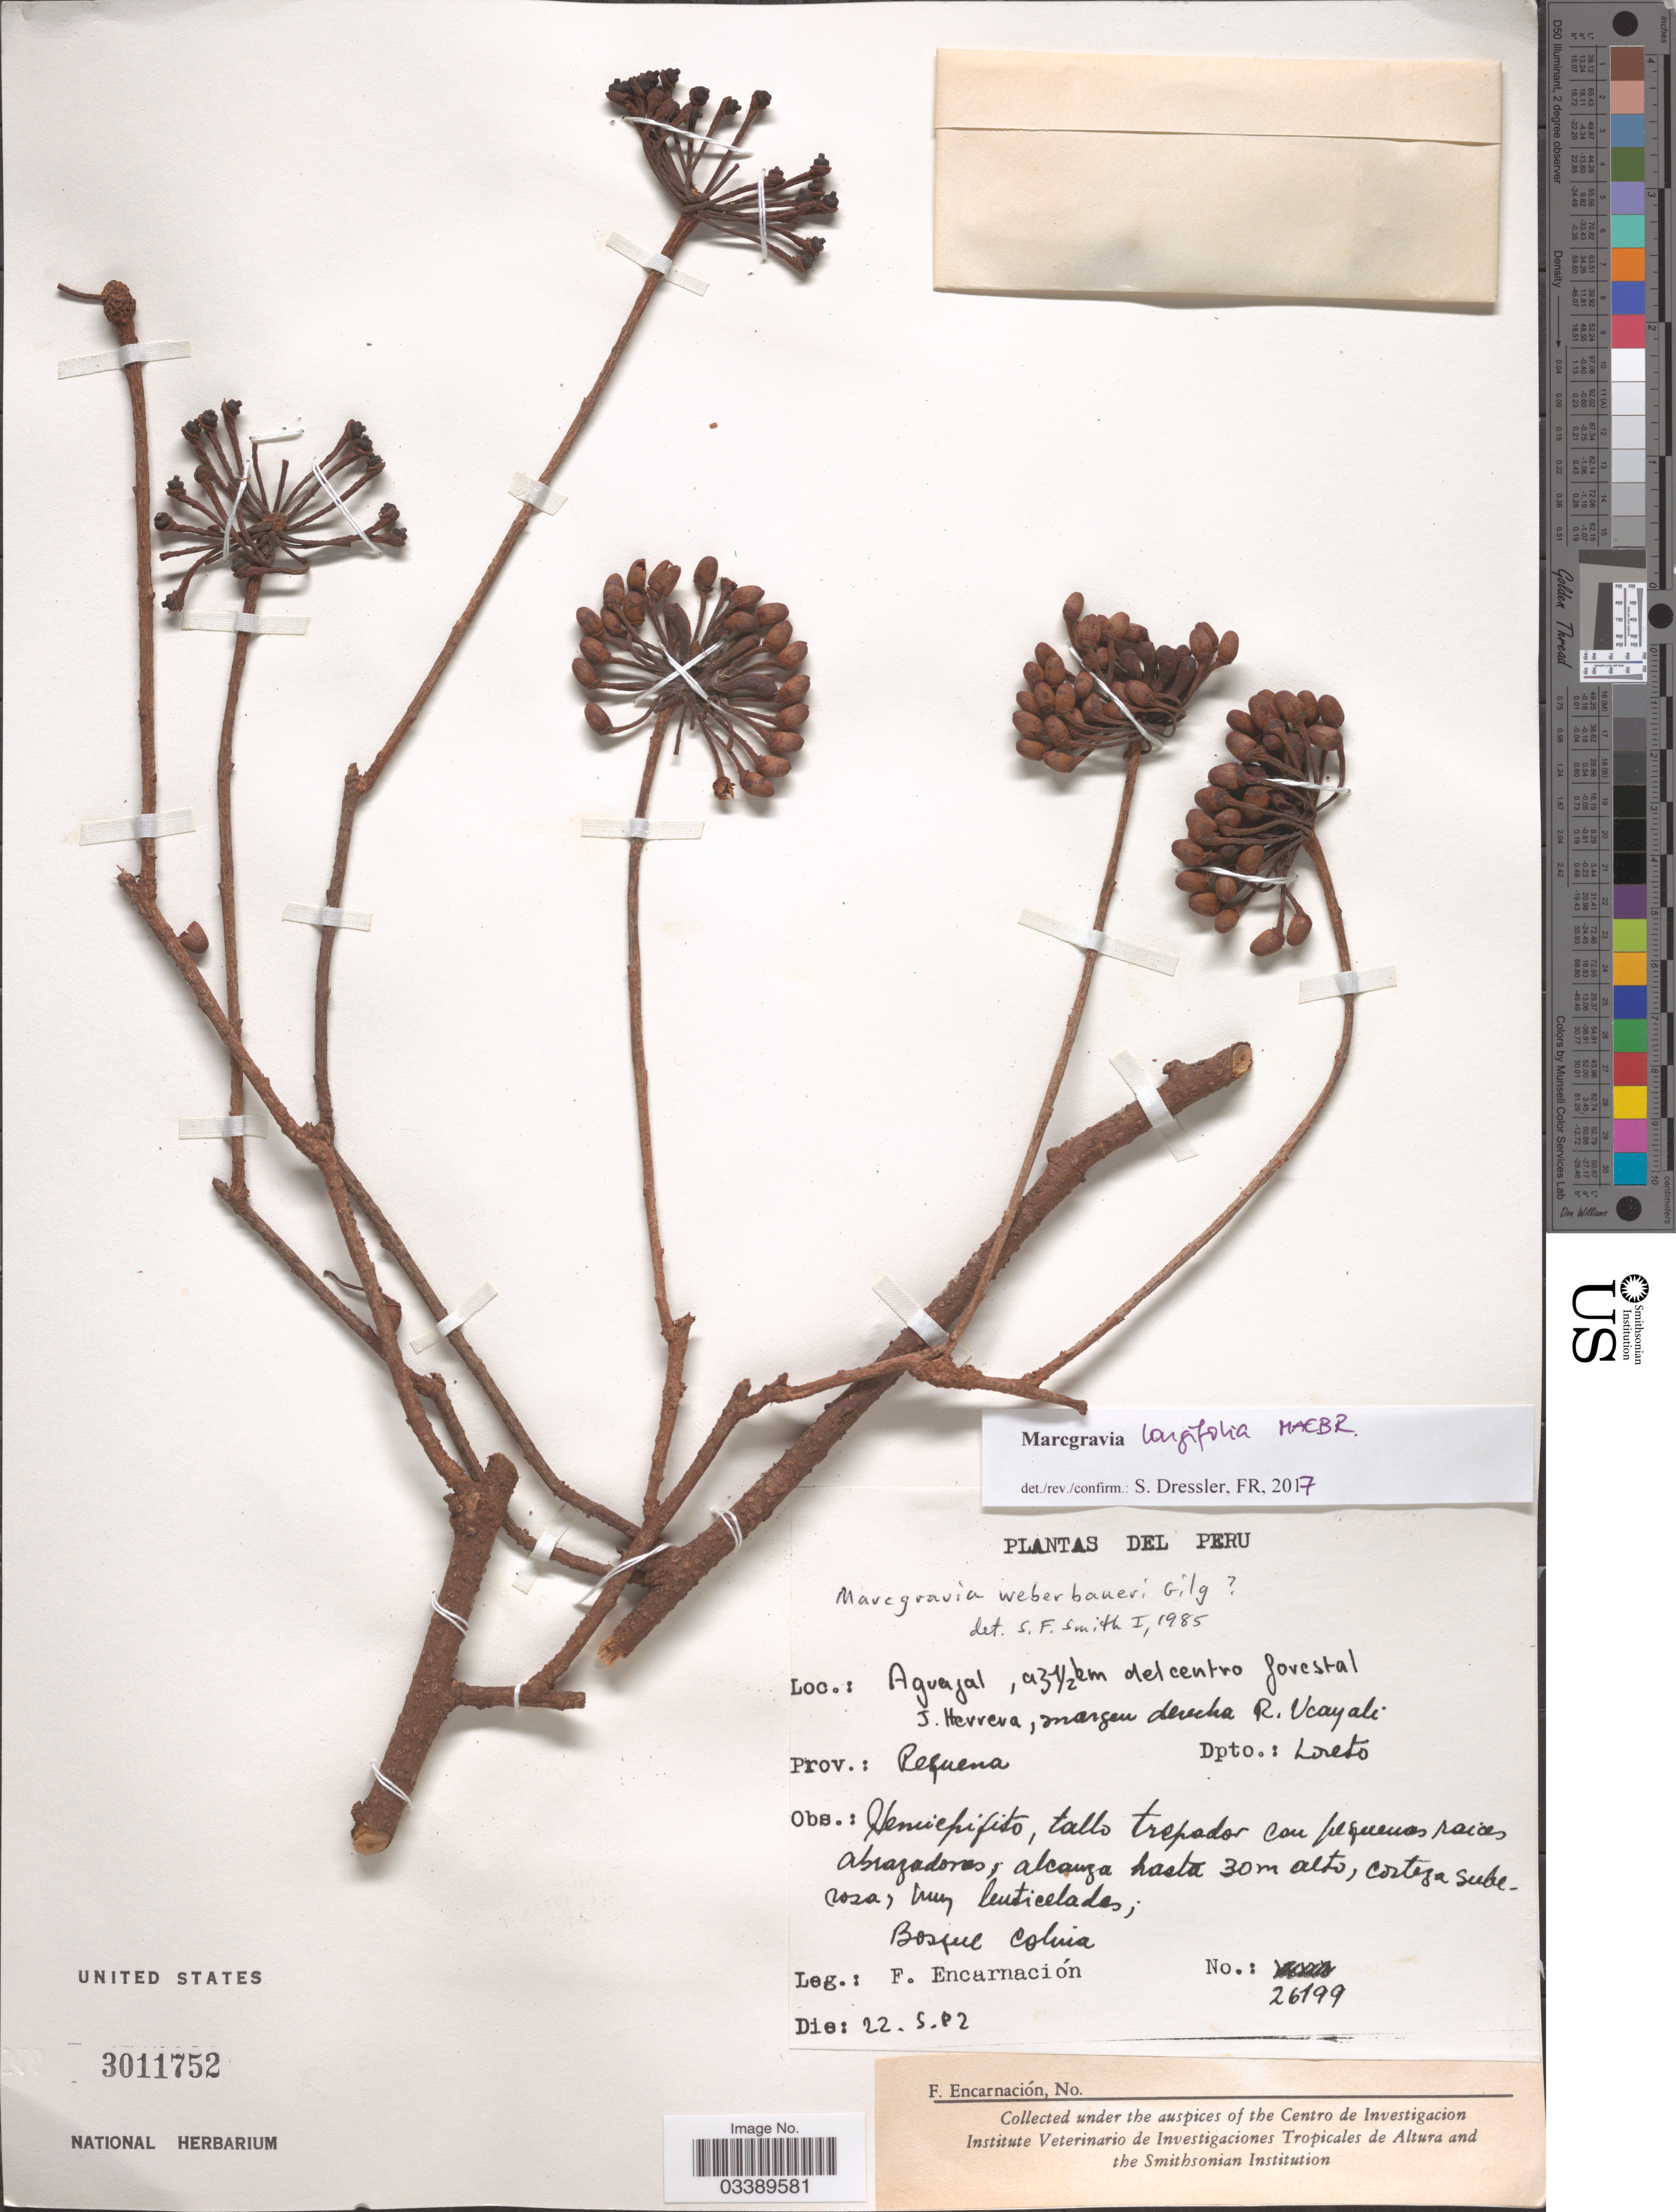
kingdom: Plantae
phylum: Tracheophyta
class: Magnoliopsida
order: Ericales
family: Marcgraviaceae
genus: Marcgravia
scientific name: Marcgravia longifolia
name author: J.F. Macbr.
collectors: F. Encarnación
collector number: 26199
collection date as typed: Transcribed d/m/y: 22/5/72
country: Peru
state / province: Loreto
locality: Aguajal, a 3½ km del centro forestal J. Herrera, margen derecha R. Ucayali, Prov. Requena, Dpto. Loreto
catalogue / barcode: US 3011752